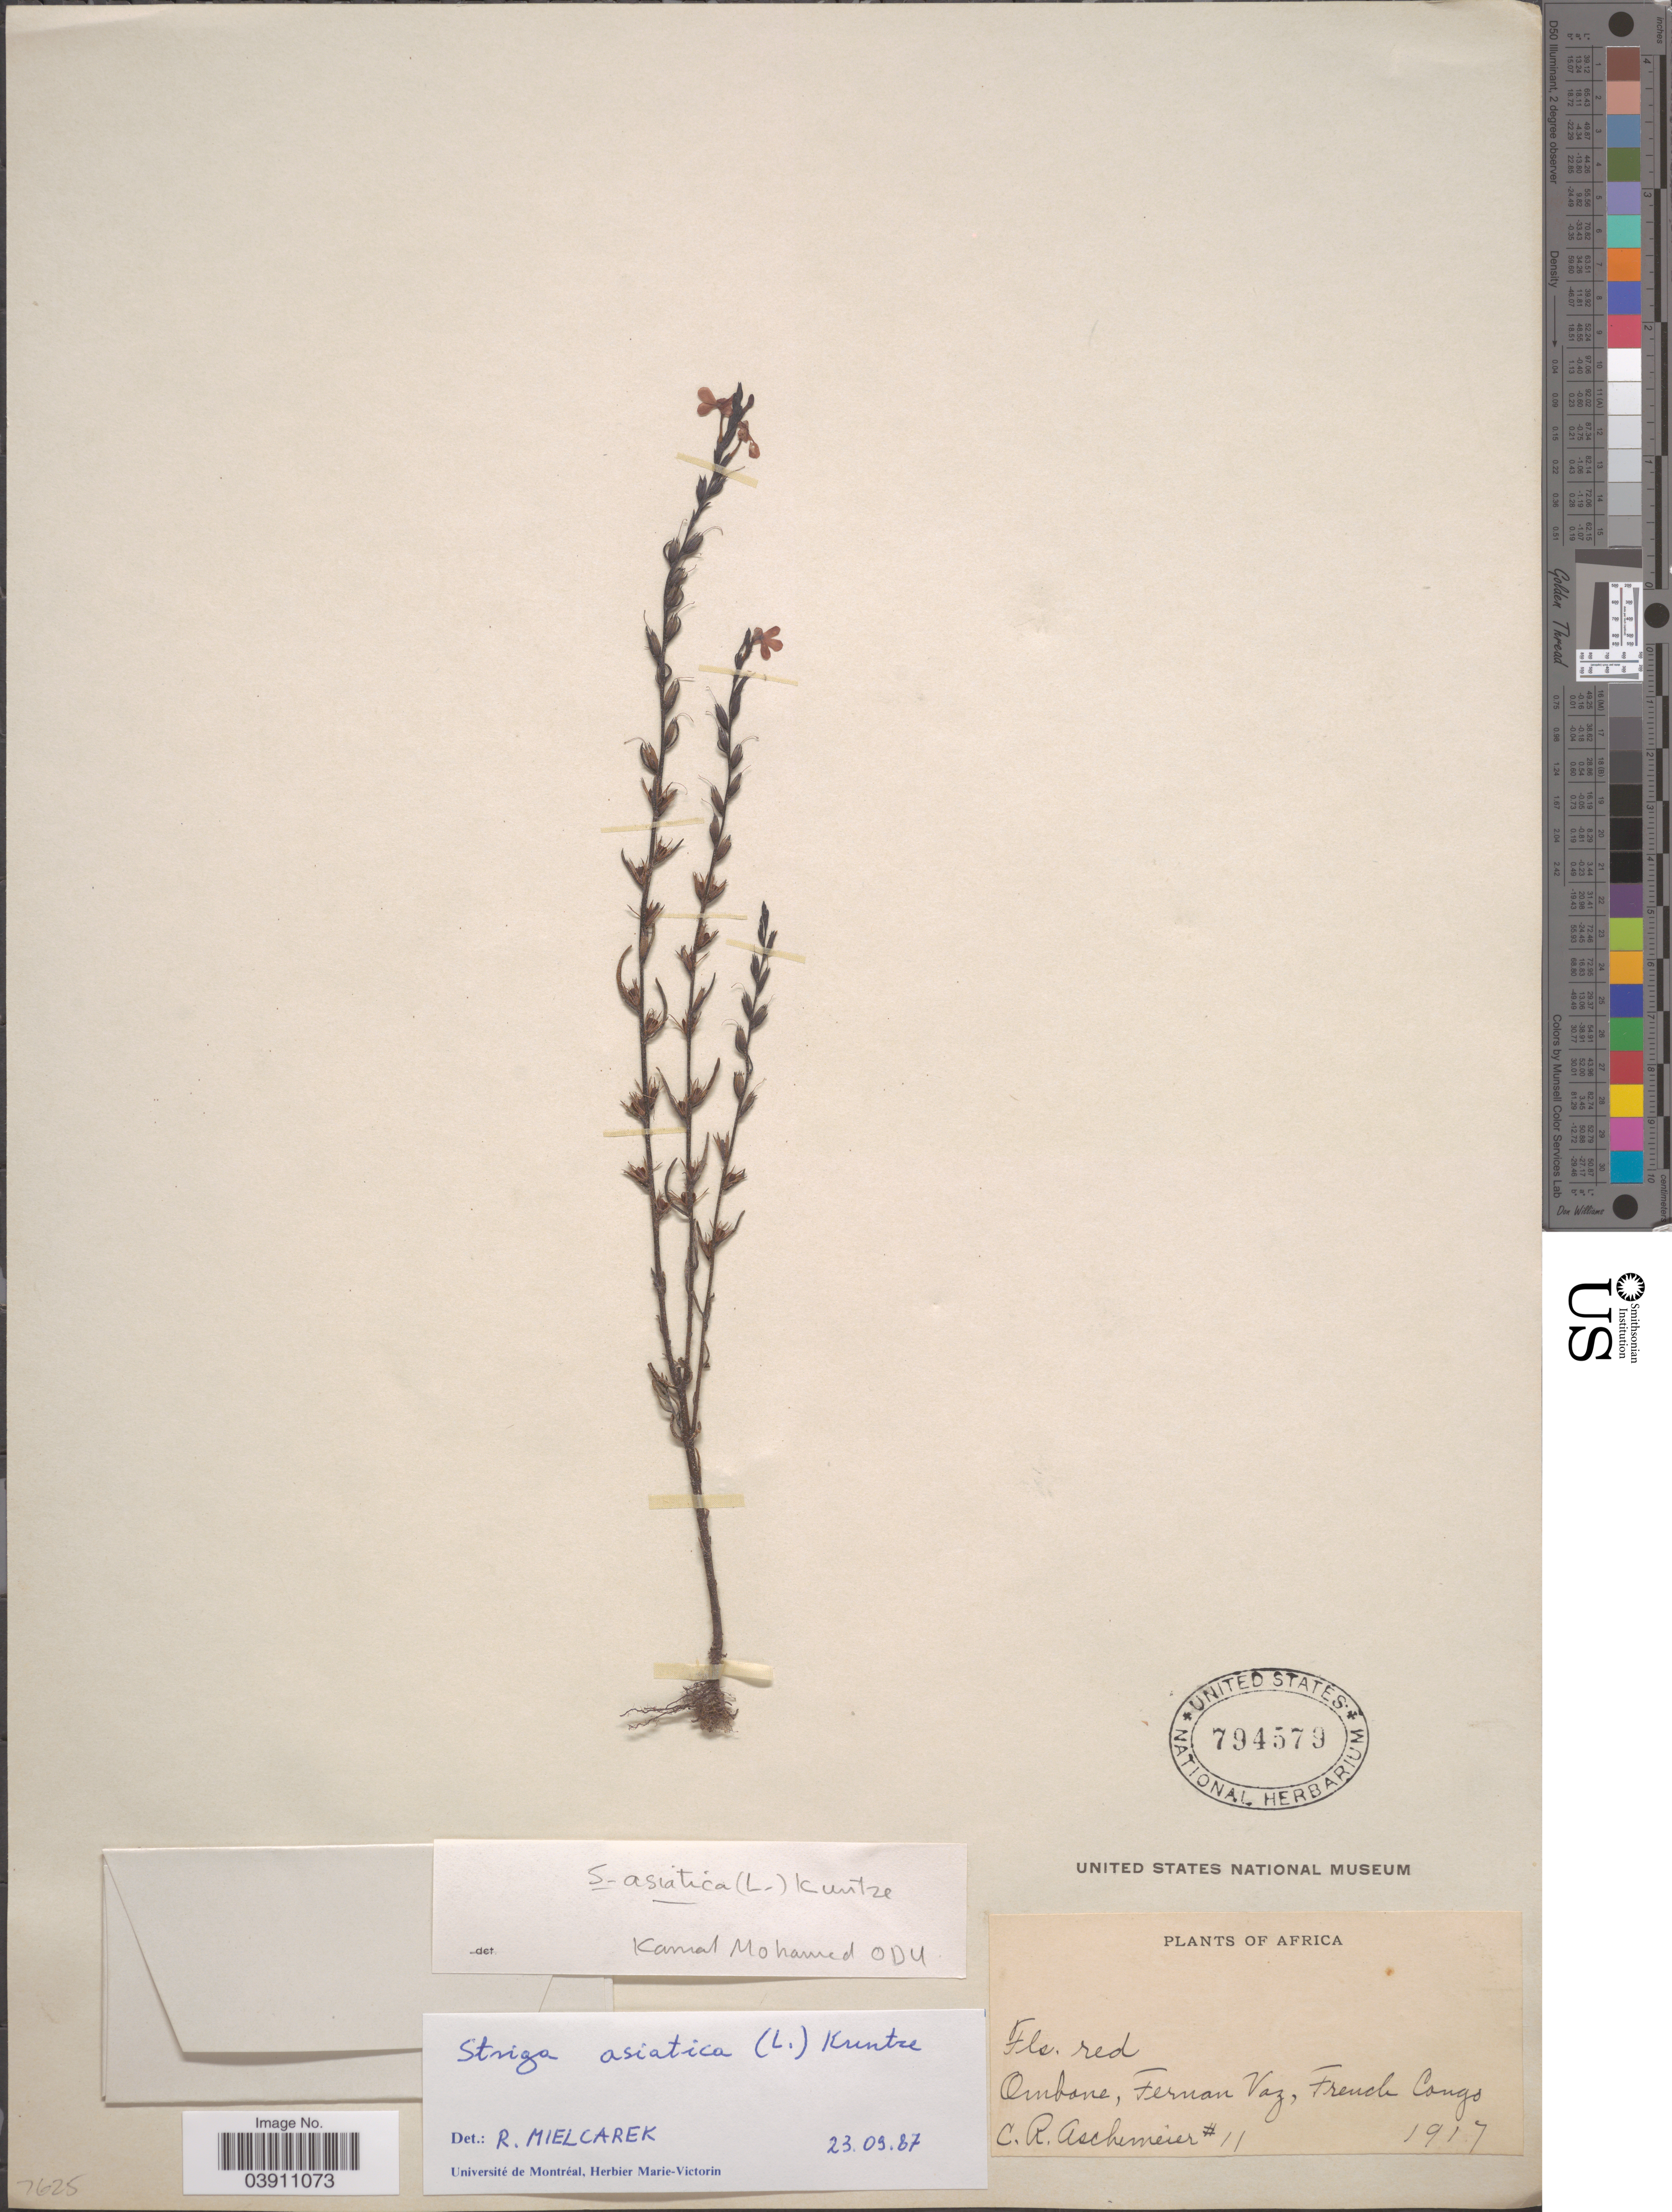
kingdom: Plantae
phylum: Tracheophyta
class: Magnoliopsida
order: Lamiales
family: Orobanchaceae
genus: Striga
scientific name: Striga asiatica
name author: (L.) Kuntze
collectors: C. Aschemeier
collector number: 11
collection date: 1917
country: Congo, Republic of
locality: Ombone, Fernan Vaz, French Congo.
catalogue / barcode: US 794579